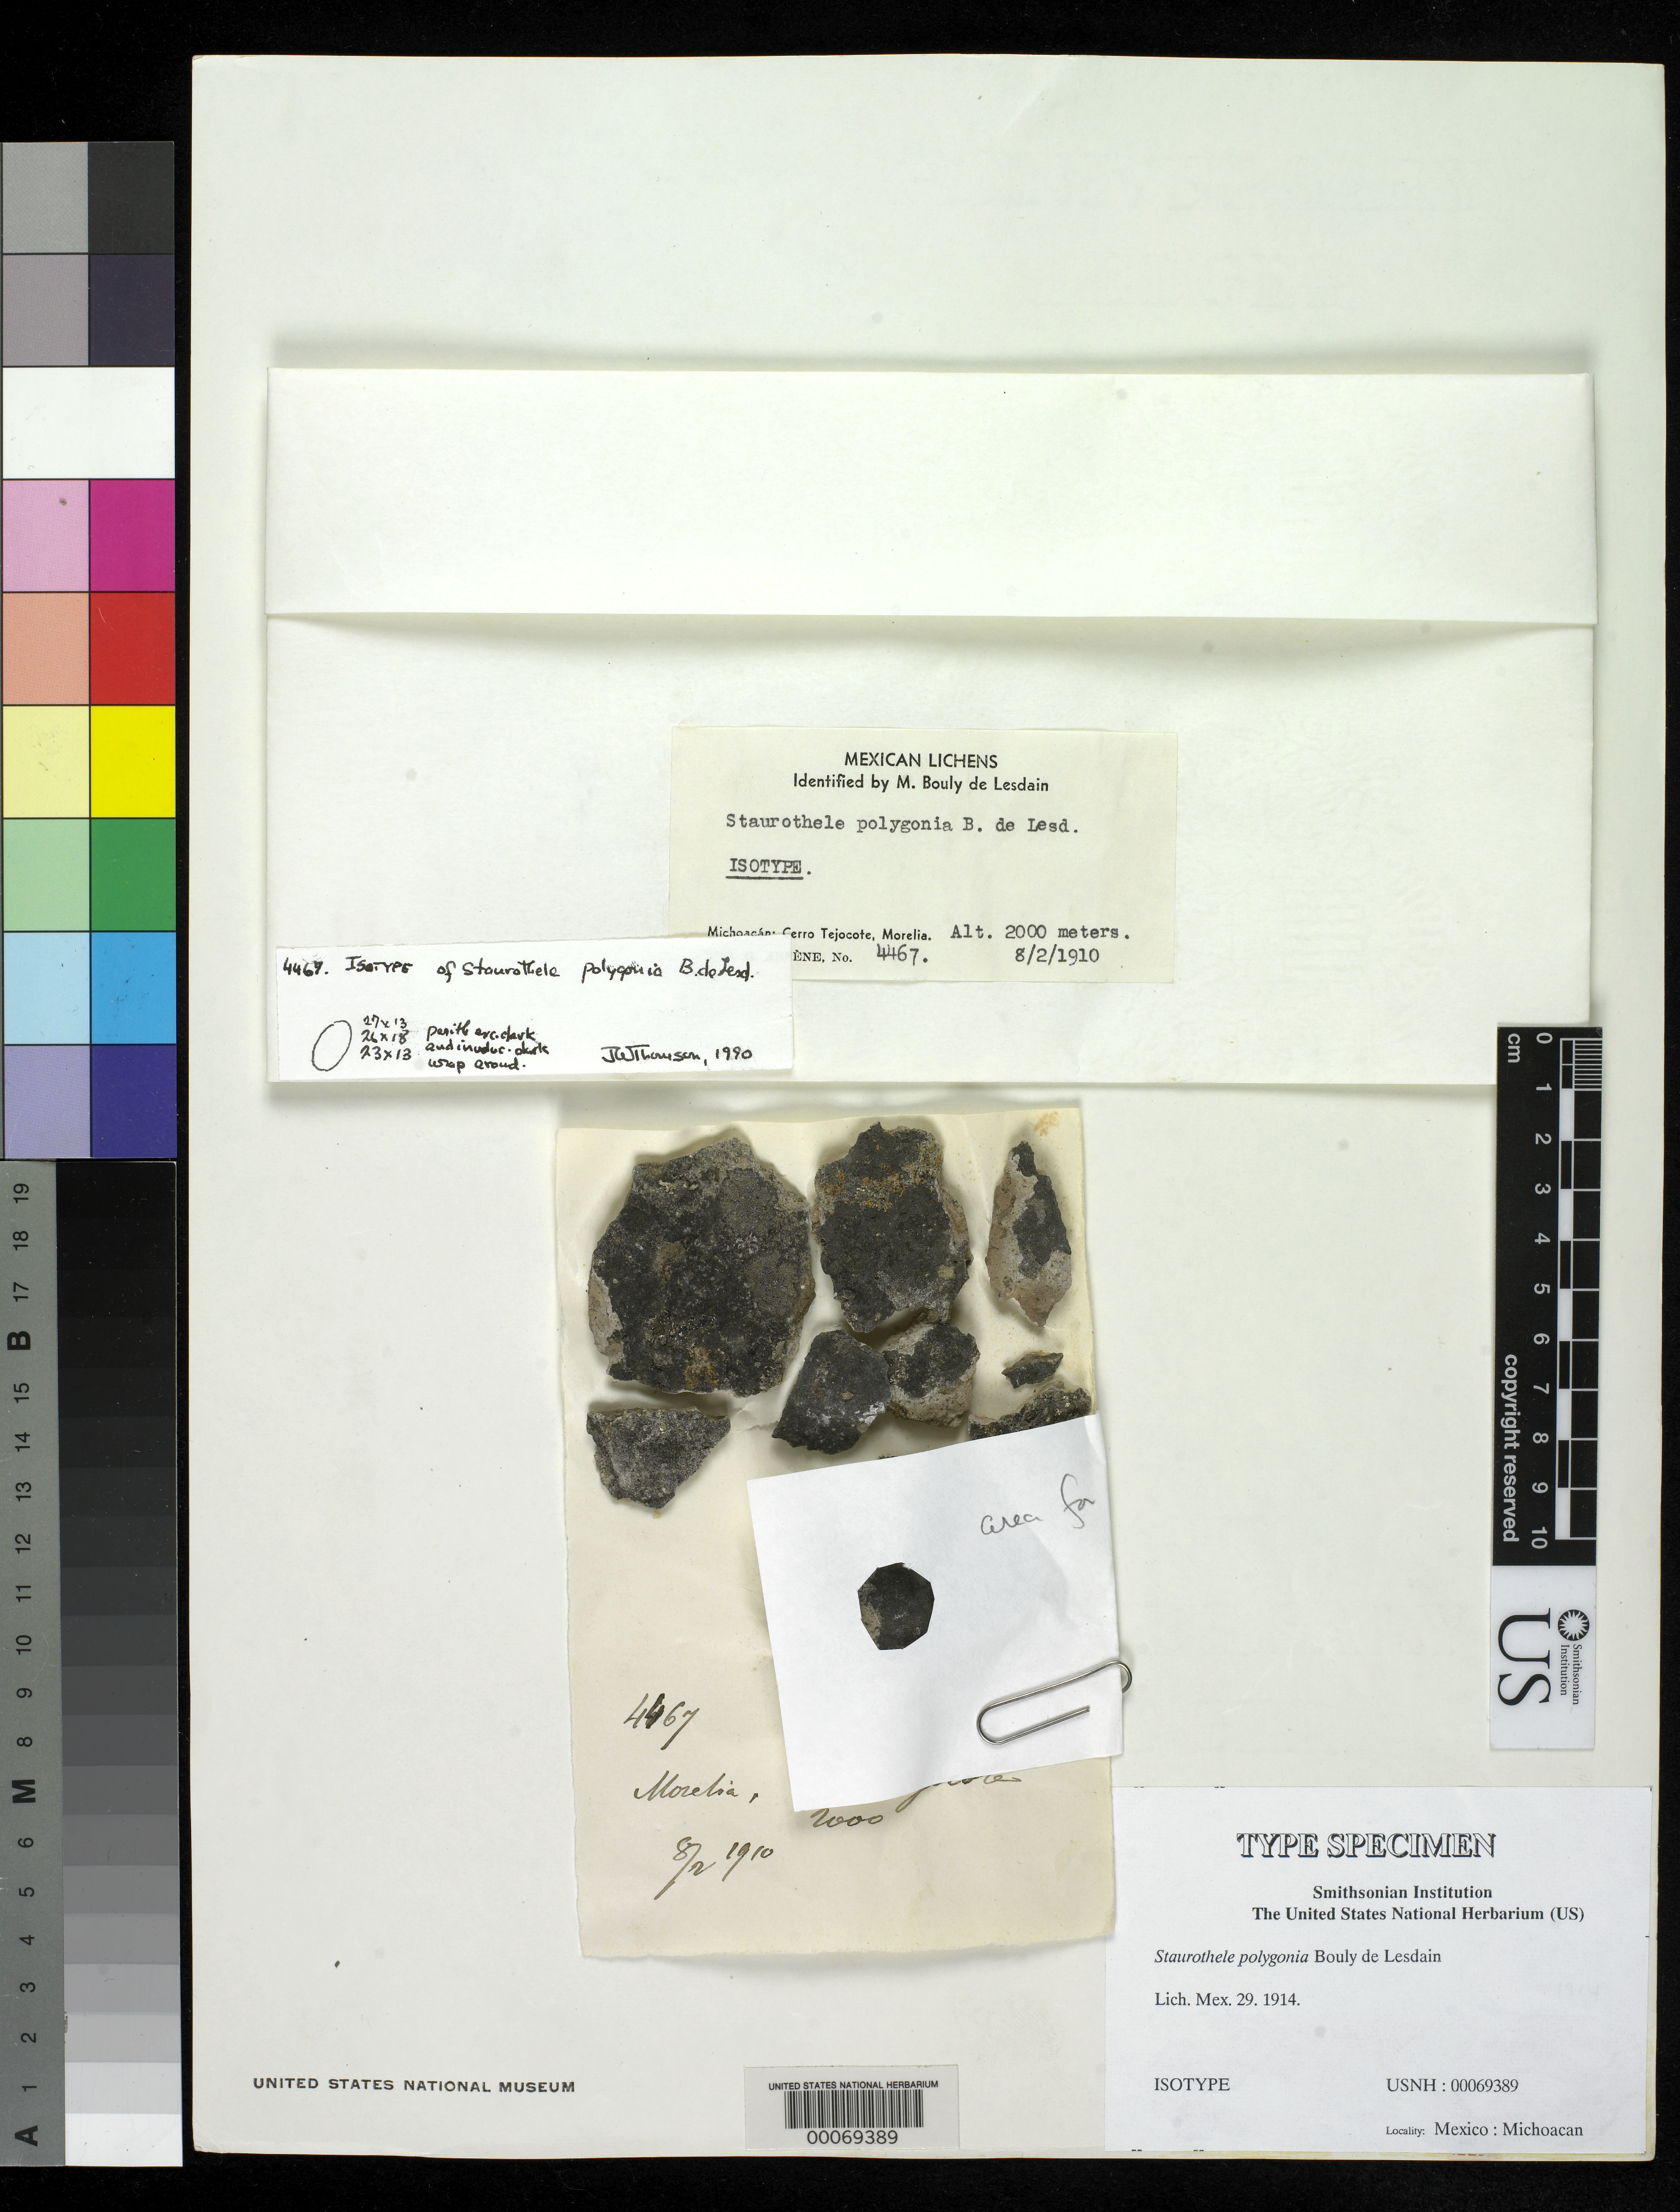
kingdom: Fungi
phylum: Ascomycota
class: Eurotiomycetes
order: Verrucariales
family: Verrucariaceae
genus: Staurothele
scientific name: Staurothele polygonia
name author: B. de Lesd.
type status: Isotype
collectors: Bro. G. Arsène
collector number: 4467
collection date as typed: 08 Feb 1910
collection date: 1910-02-08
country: Mexico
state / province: Michoacán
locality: Cerro Tejocote, Morelia.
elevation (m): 2000